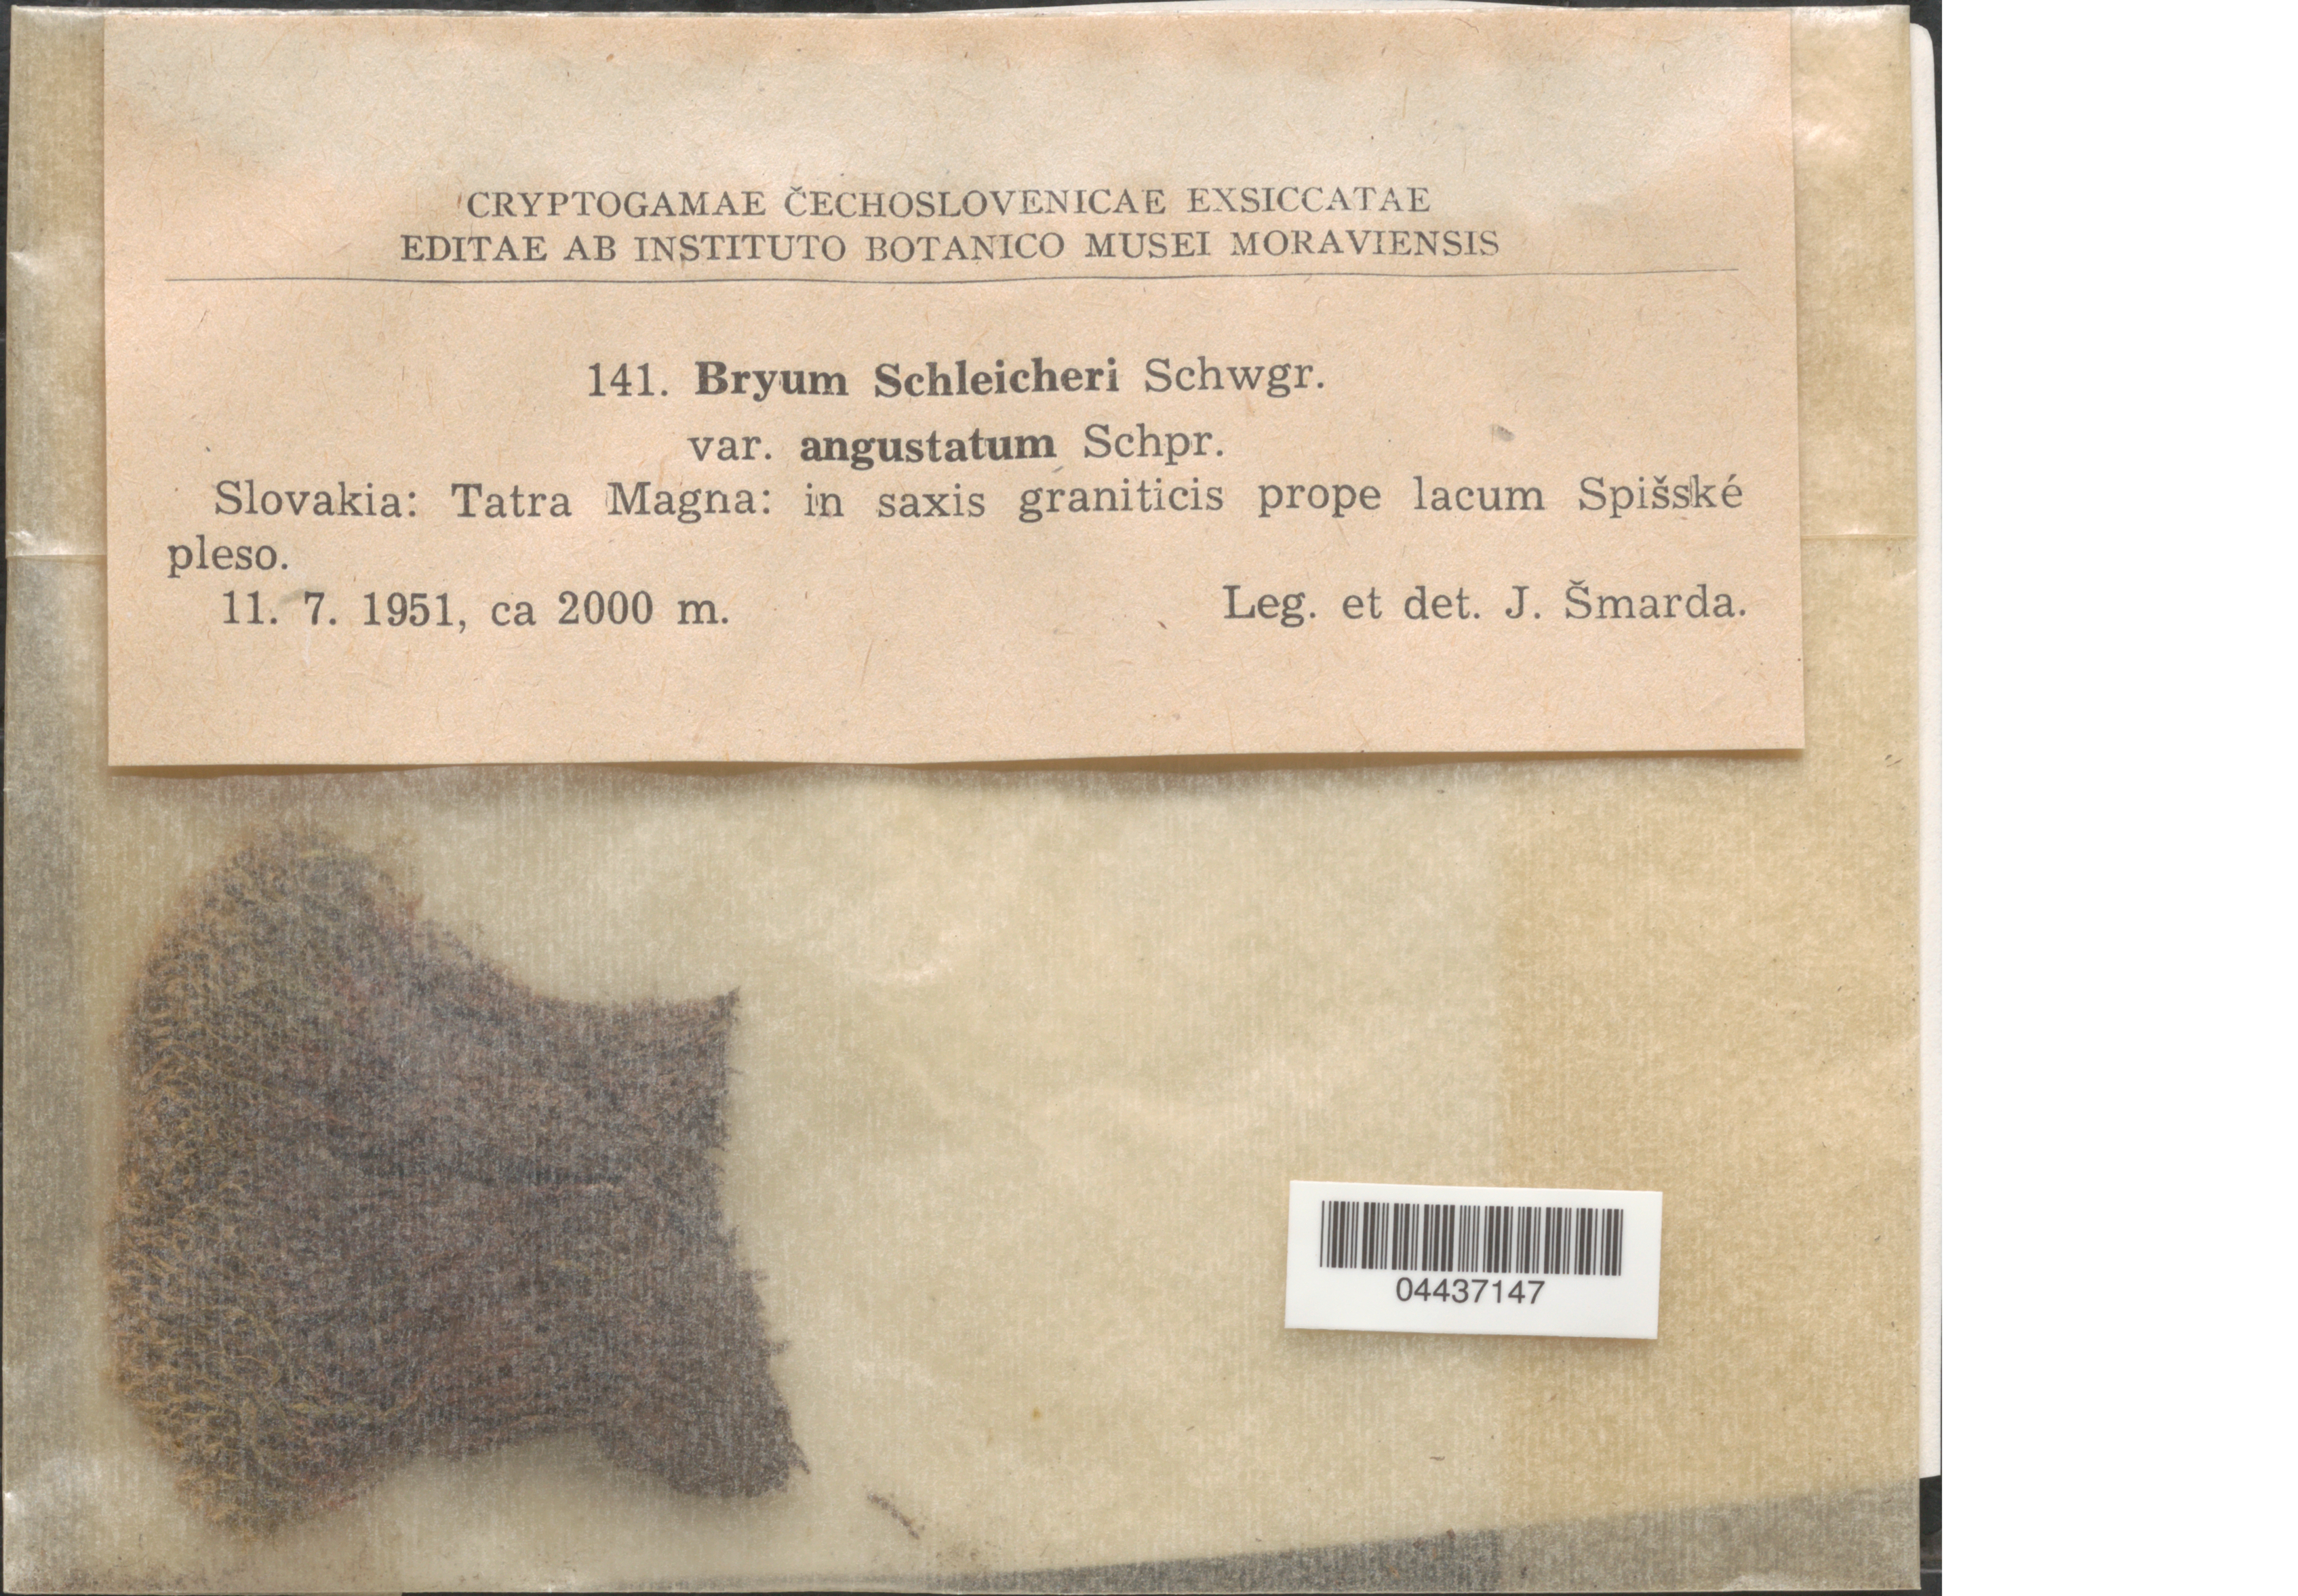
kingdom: Plantae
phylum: Bryophyta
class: Bryopsida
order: Bryales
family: Bryaceae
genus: Bryum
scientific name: Bryum schleicheri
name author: DC.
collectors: J. Smarda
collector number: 141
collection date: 1951-07-11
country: Slovakia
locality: Slovakia: Tatry Magna: in saxis graniticis prope lacum Spišské pleso.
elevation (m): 2000